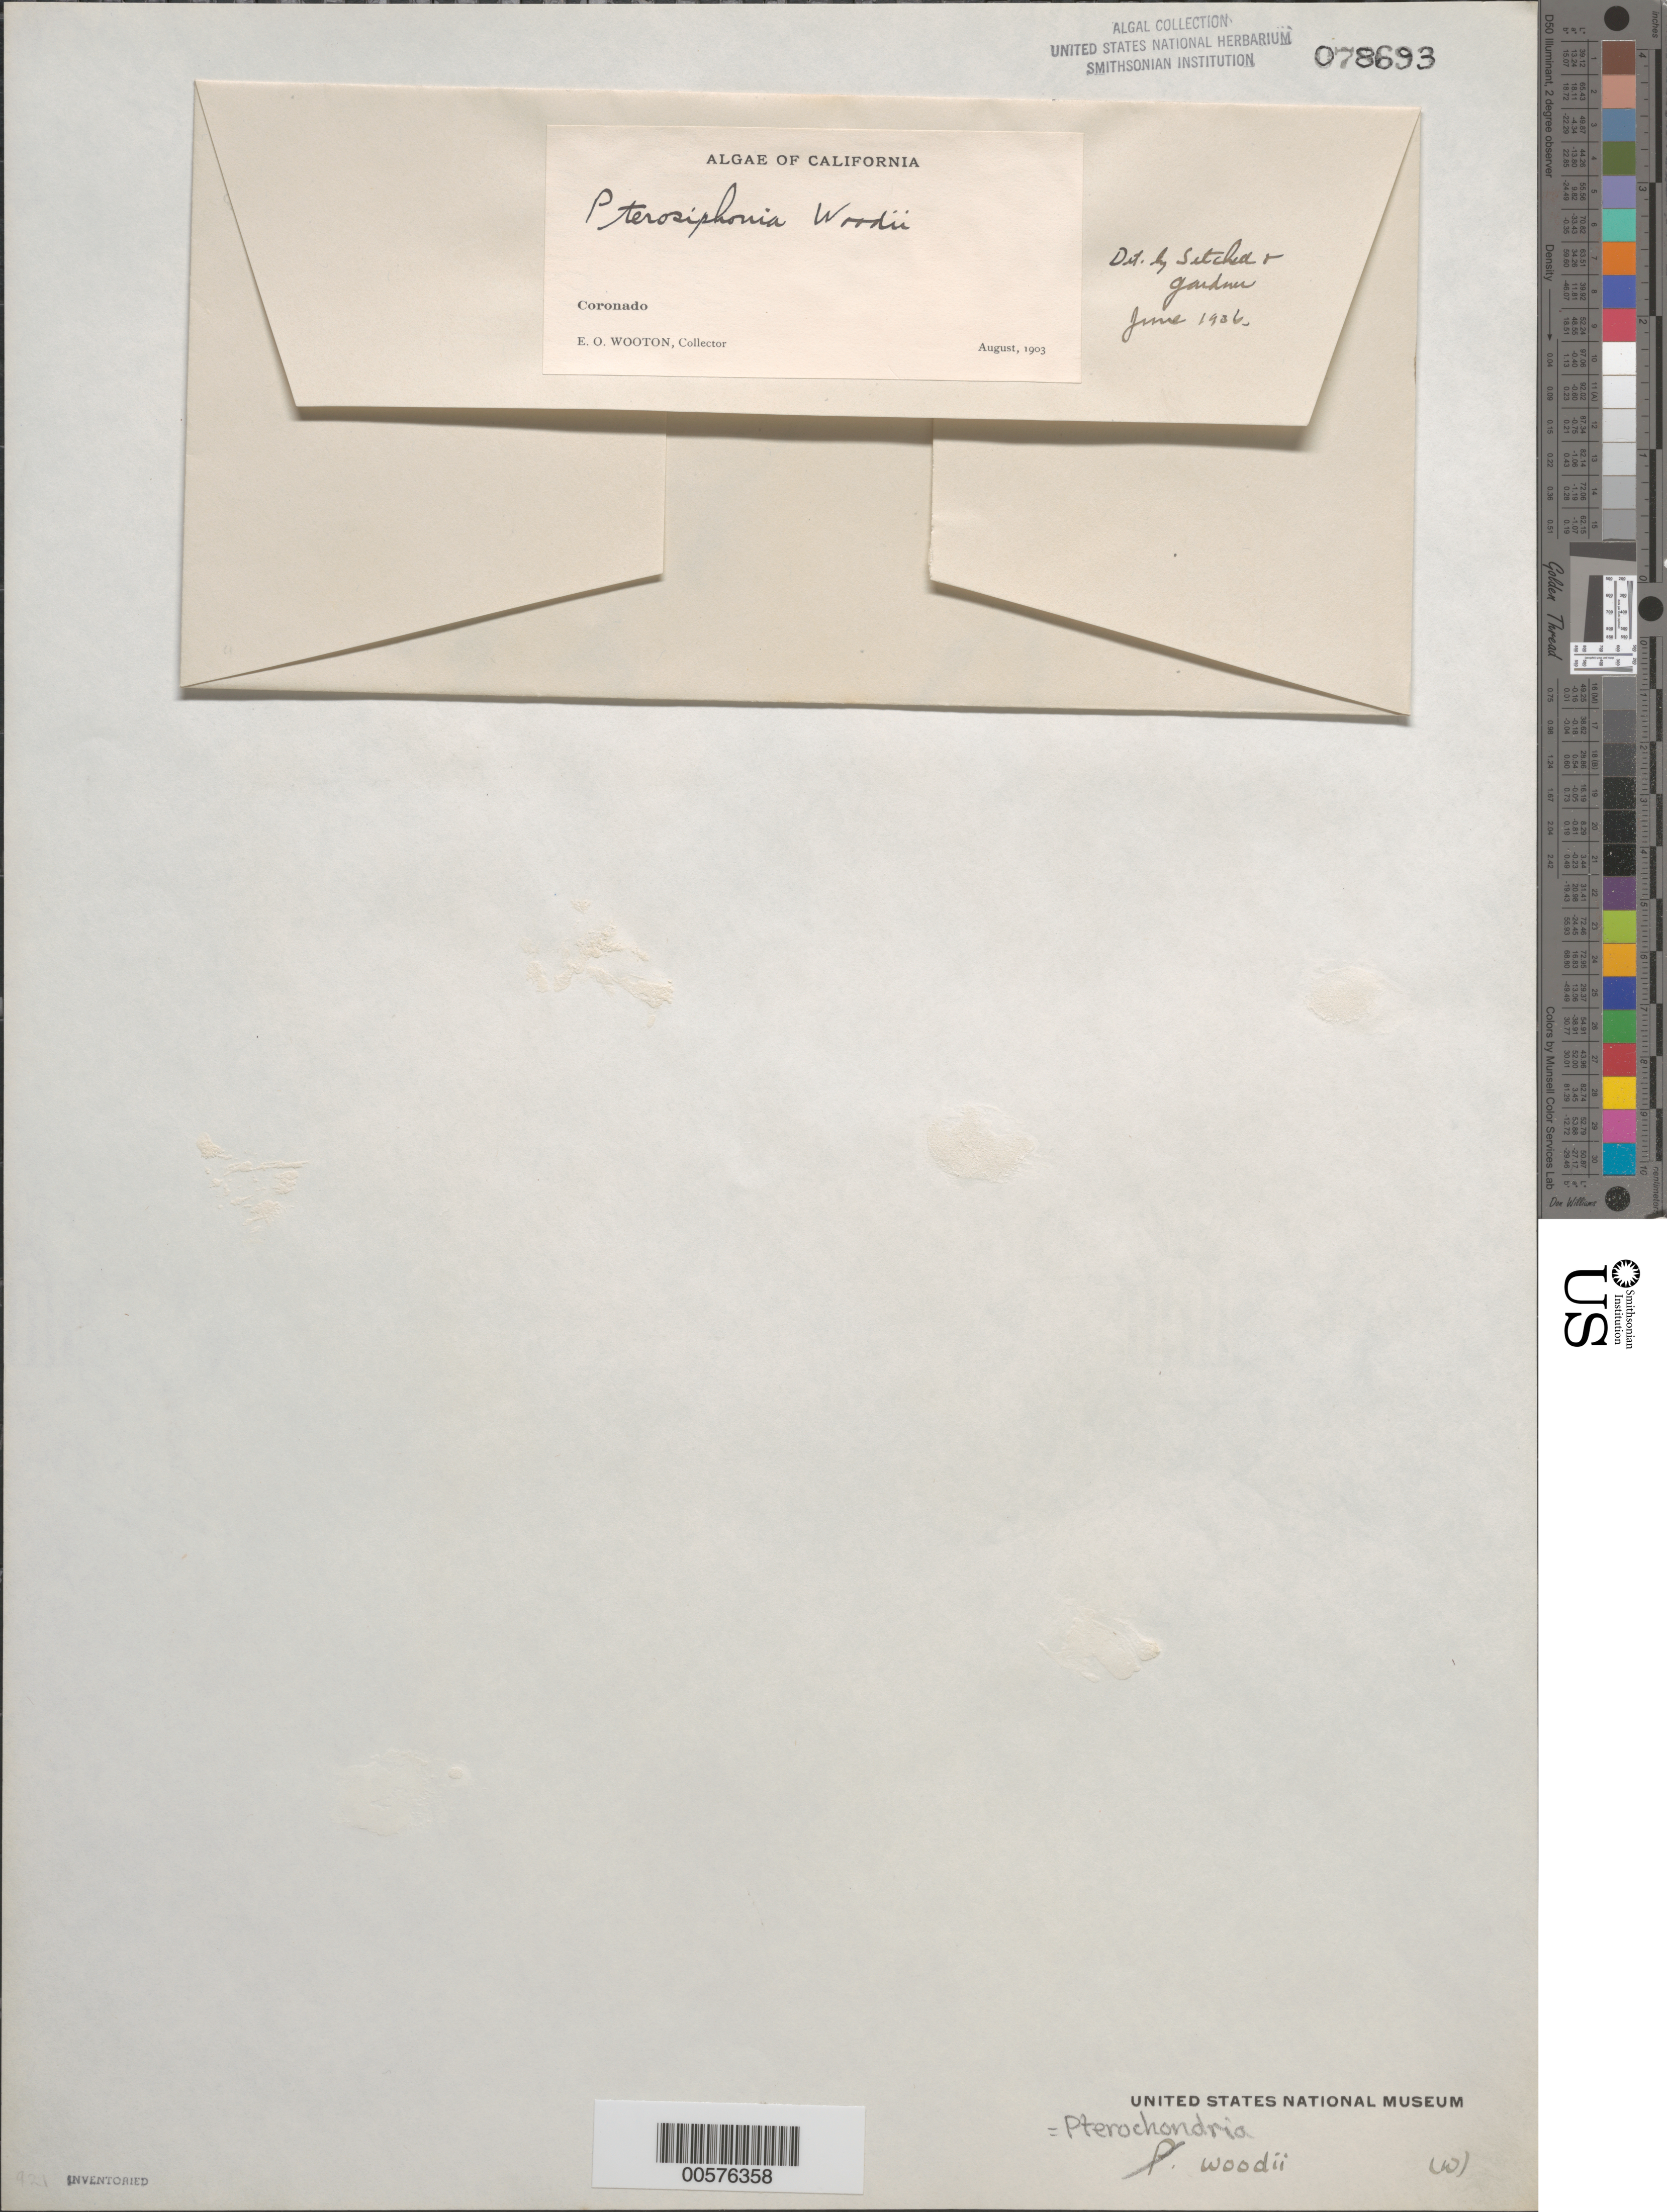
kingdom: Plantae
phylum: Rhodophyta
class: Florideophyceae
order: Ceramiales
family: Rhodomelaceae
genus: Pterochondria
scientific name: Pterochondria woodii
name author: (Harv.) Hollenb.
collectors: E. O. Wooton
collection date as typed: Aug 1903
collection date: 1903-08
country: United States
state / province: California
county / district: San Diego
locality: Coronado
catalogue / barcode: US 78693